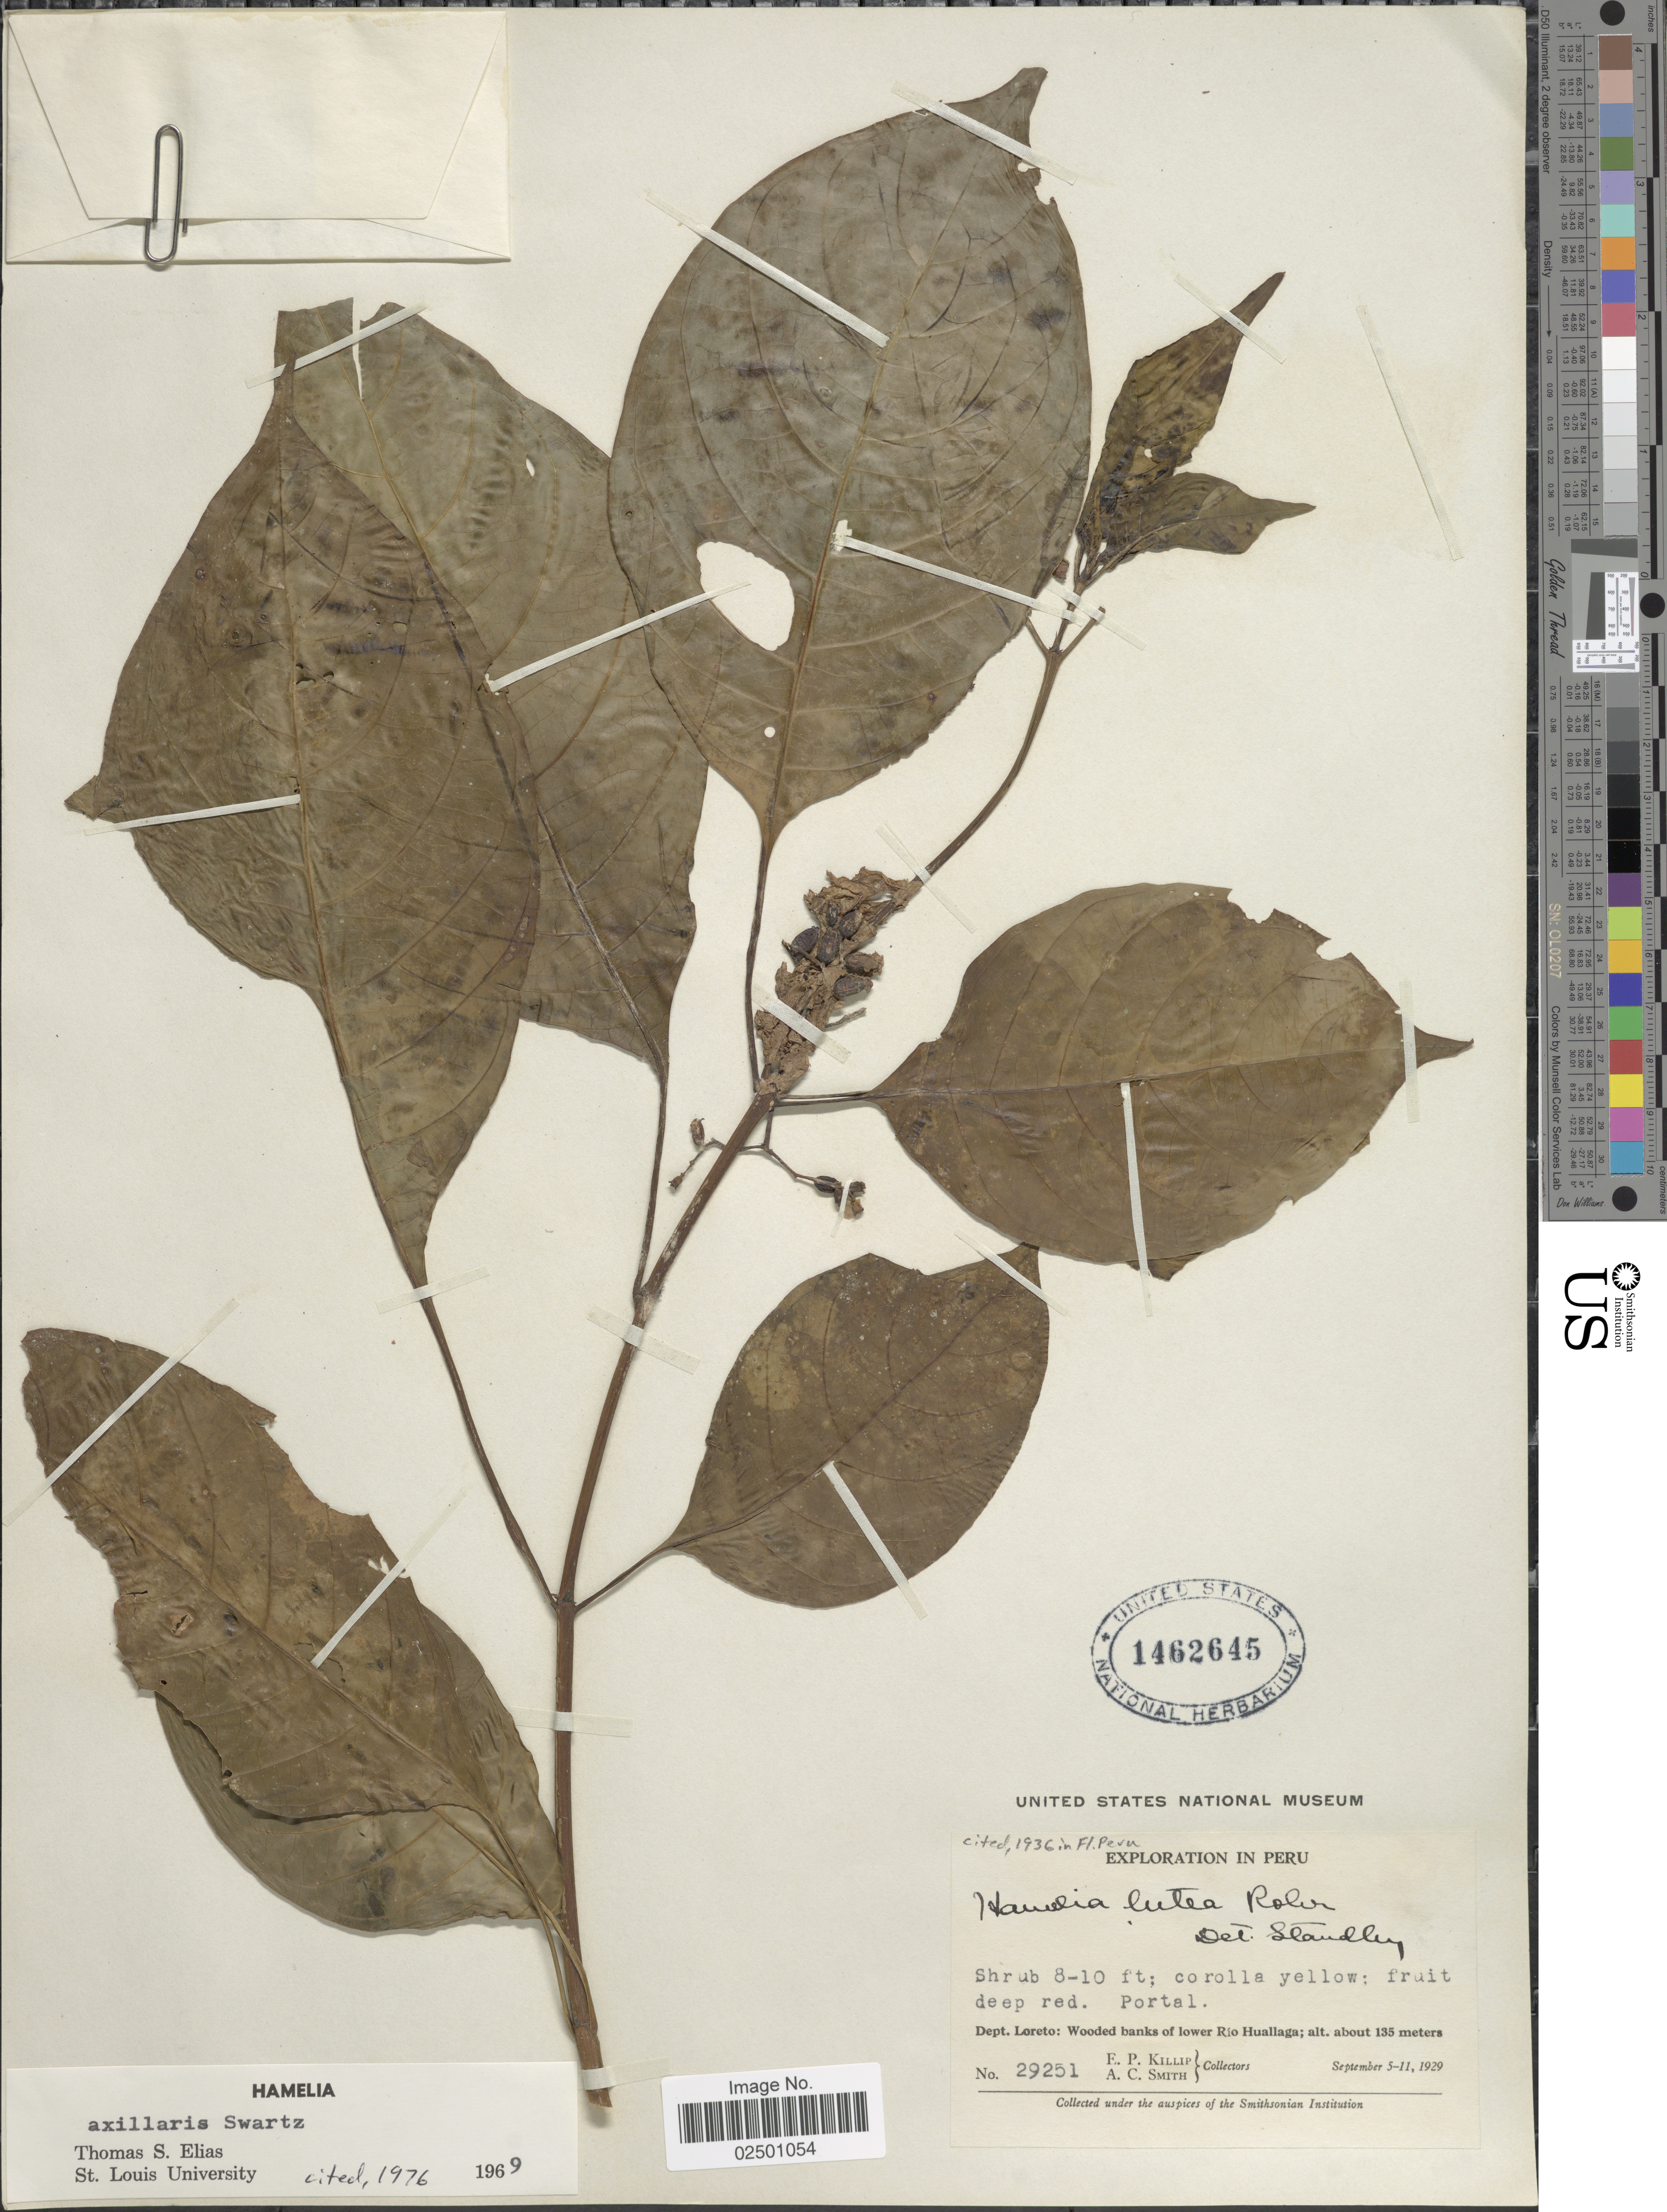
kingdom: Plantae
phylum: Tracheophyta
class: Magnoliopsida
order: Gentianales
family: Rubiaceae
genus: Hamelia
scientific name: Hamelia axillaris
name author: Sw.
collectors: E. P. Killip & A. C. Smith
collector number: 29251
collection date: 1929-09-05/1929-09-11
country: Peru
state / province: Loreto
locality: Dept. Loreto: Wooded banks of lower Rio Huallaga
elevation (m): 135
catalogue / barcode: US 1462645